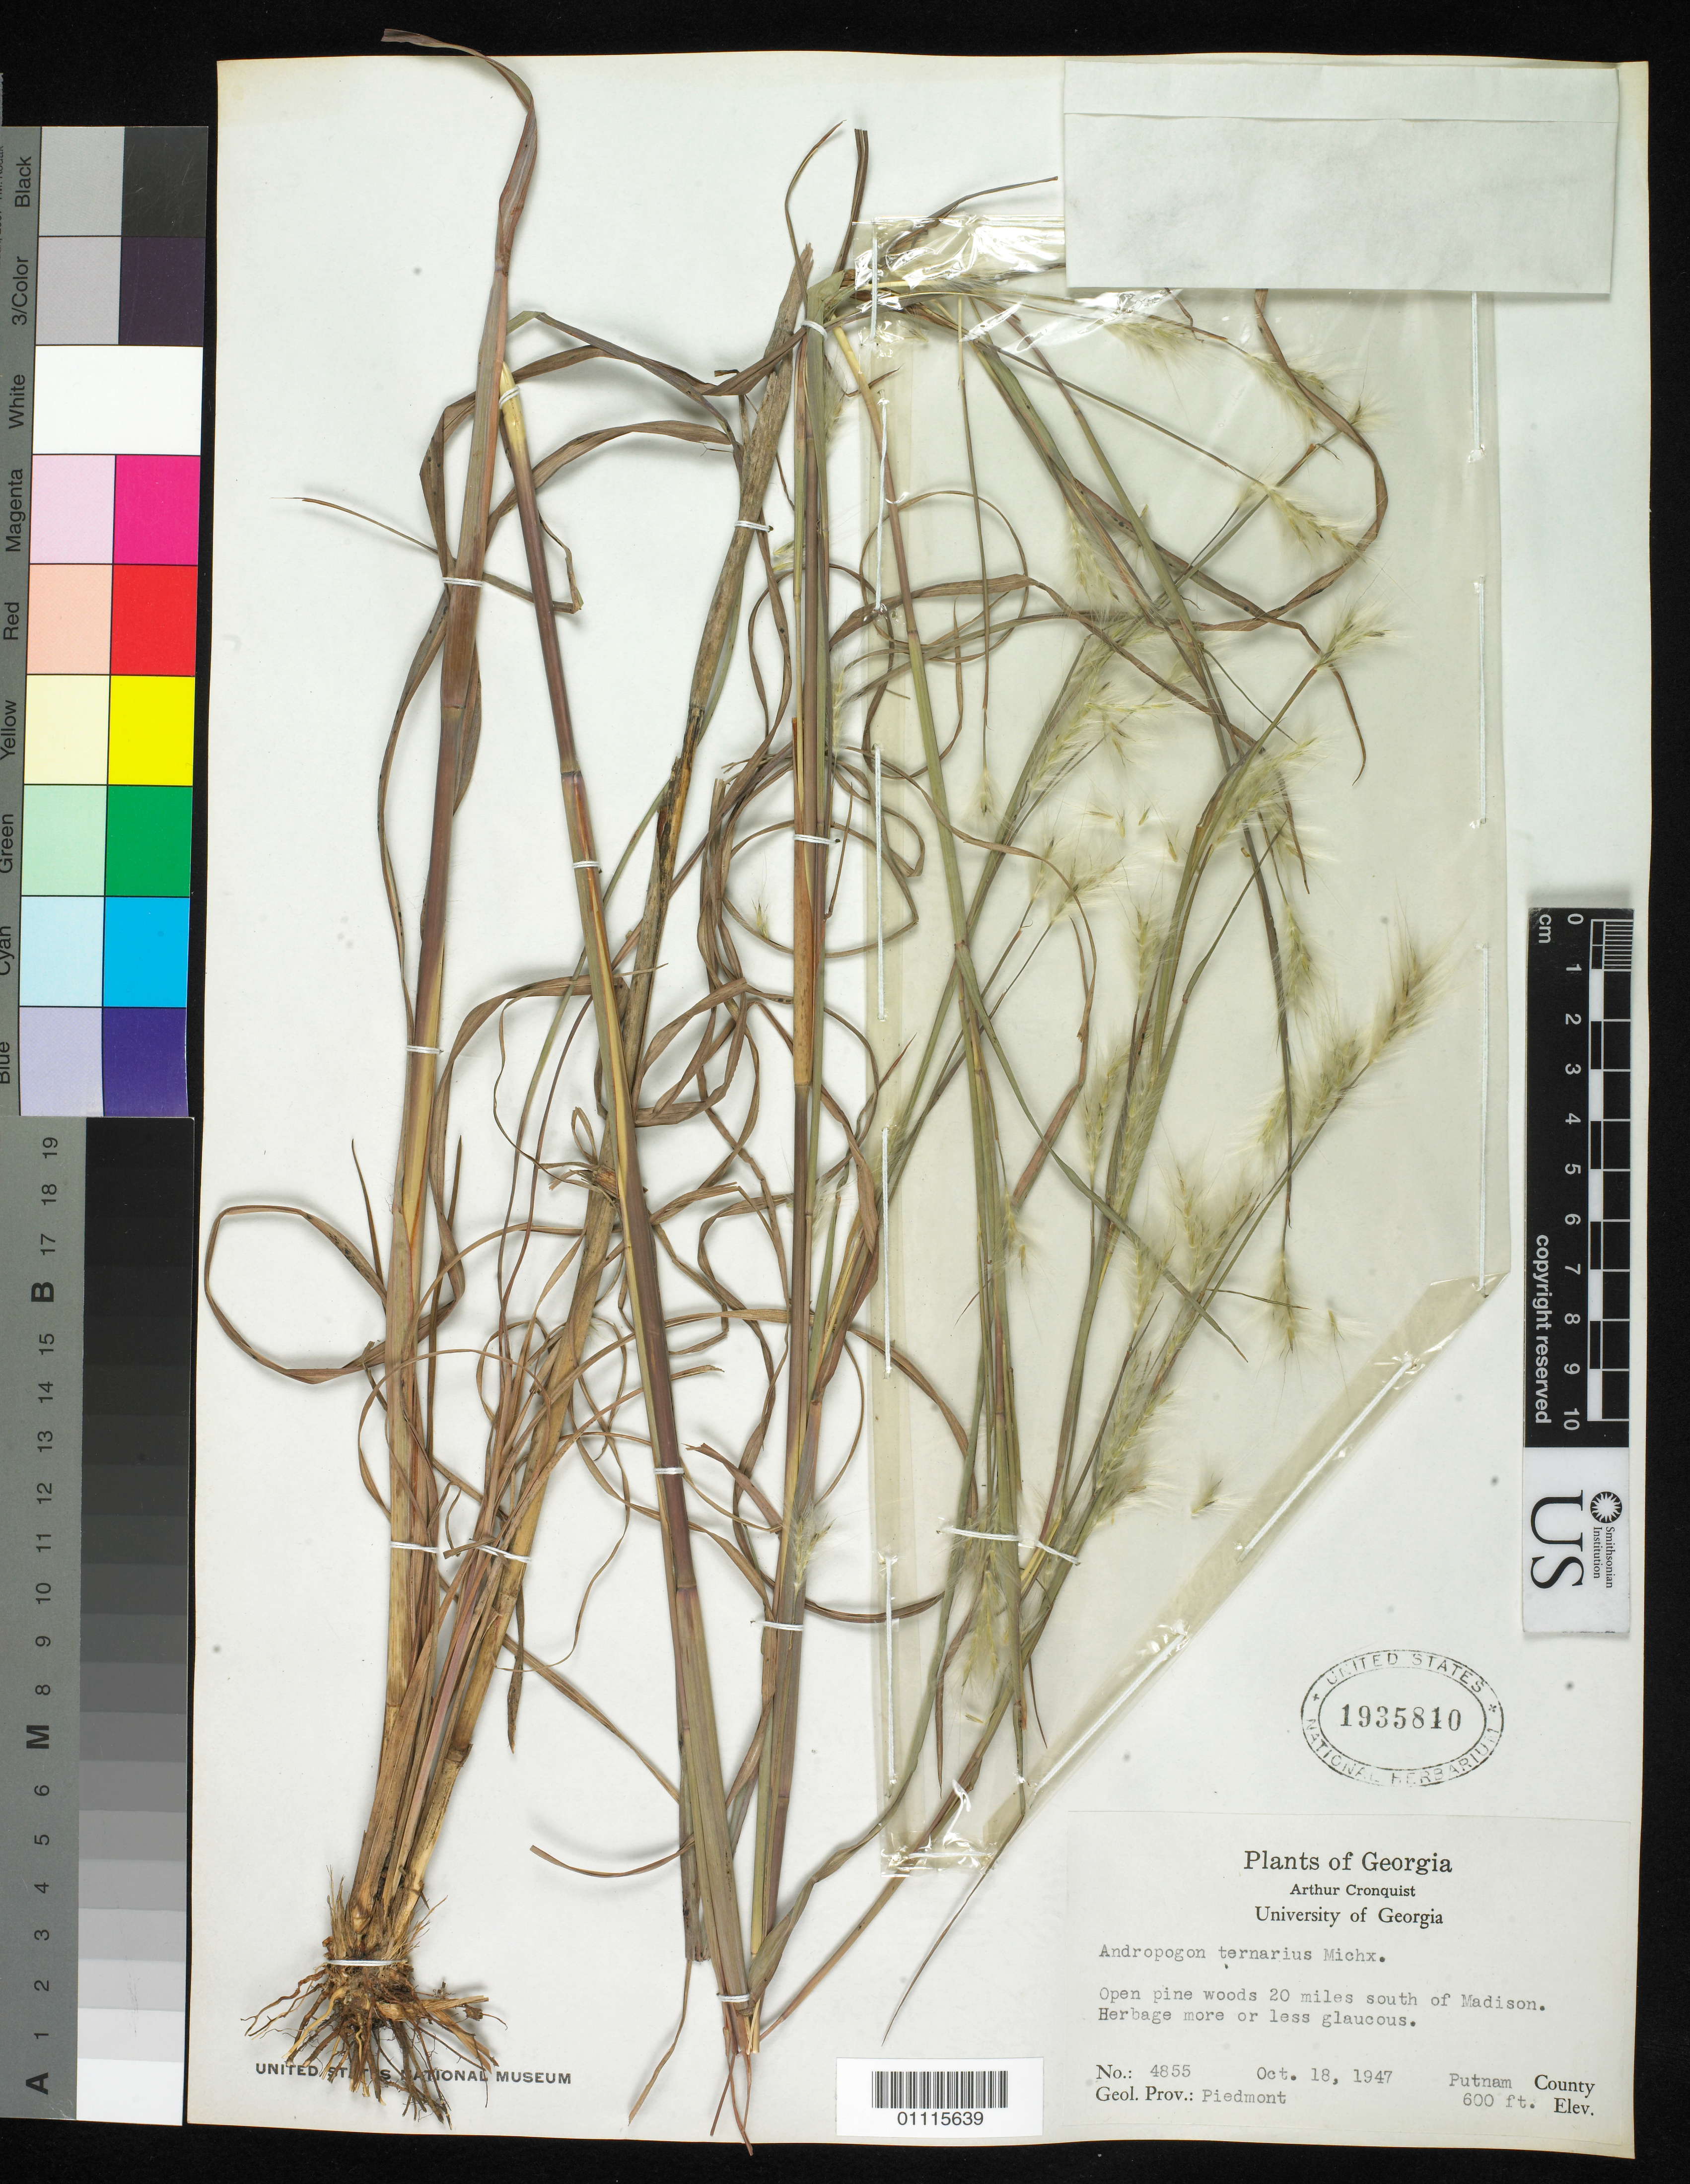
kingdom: Plantae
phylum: Tracheophyta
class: Liliopsida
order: Poales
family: Poaceae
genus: Andropogon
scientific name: Andropogon ternarius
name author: Michx.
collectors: A. J. Cronquist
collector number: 4855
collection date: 1947-10-18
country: United States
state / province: Georgia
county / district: Putnam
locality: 20 mi. S of Madison.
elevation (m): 183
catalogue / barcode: US 1935810